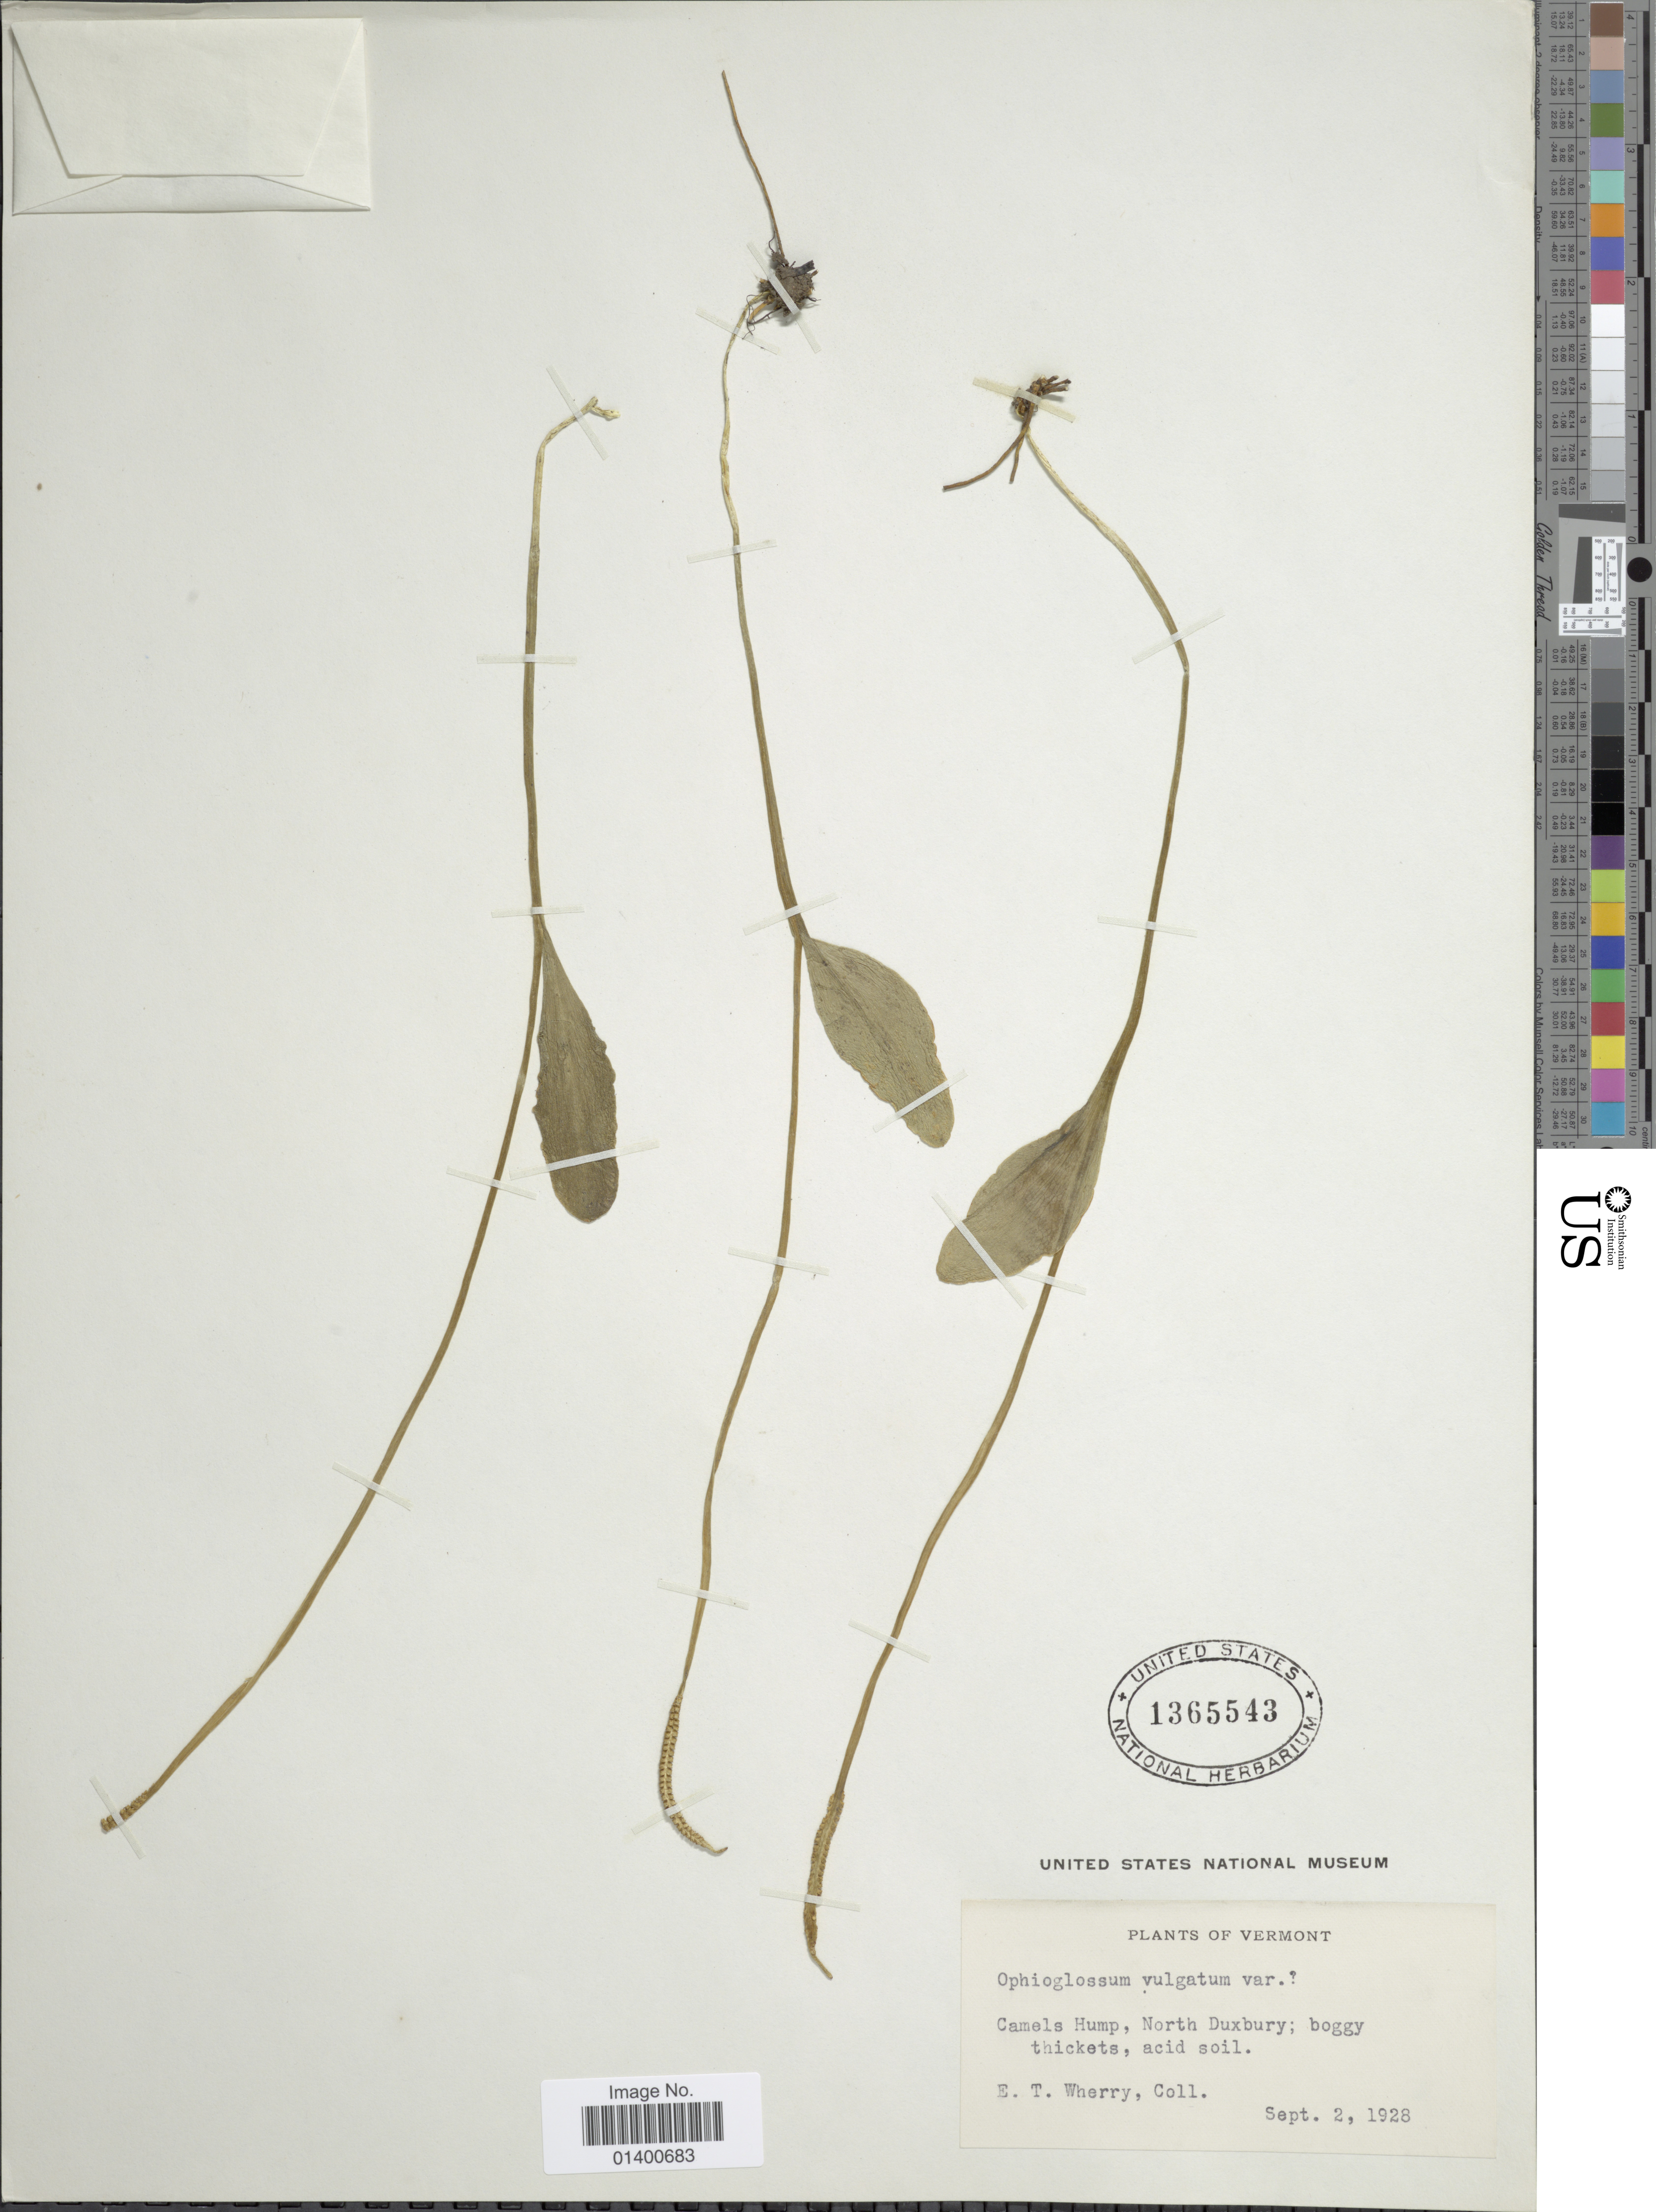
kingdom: Plantae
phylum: Tracheophyta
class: Polypodiopsida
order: Ophioglossales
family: Ophioglossaceae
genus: Ophioglossum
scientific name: Ophioglossum vulgatum var. pseudopodum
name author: (S.F. Blake) Farw.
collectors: E. T. Wherry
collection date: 1928-09-02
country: United States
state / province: Vermont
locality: Camels Hump, North Ducbury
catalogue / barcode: US 1365543